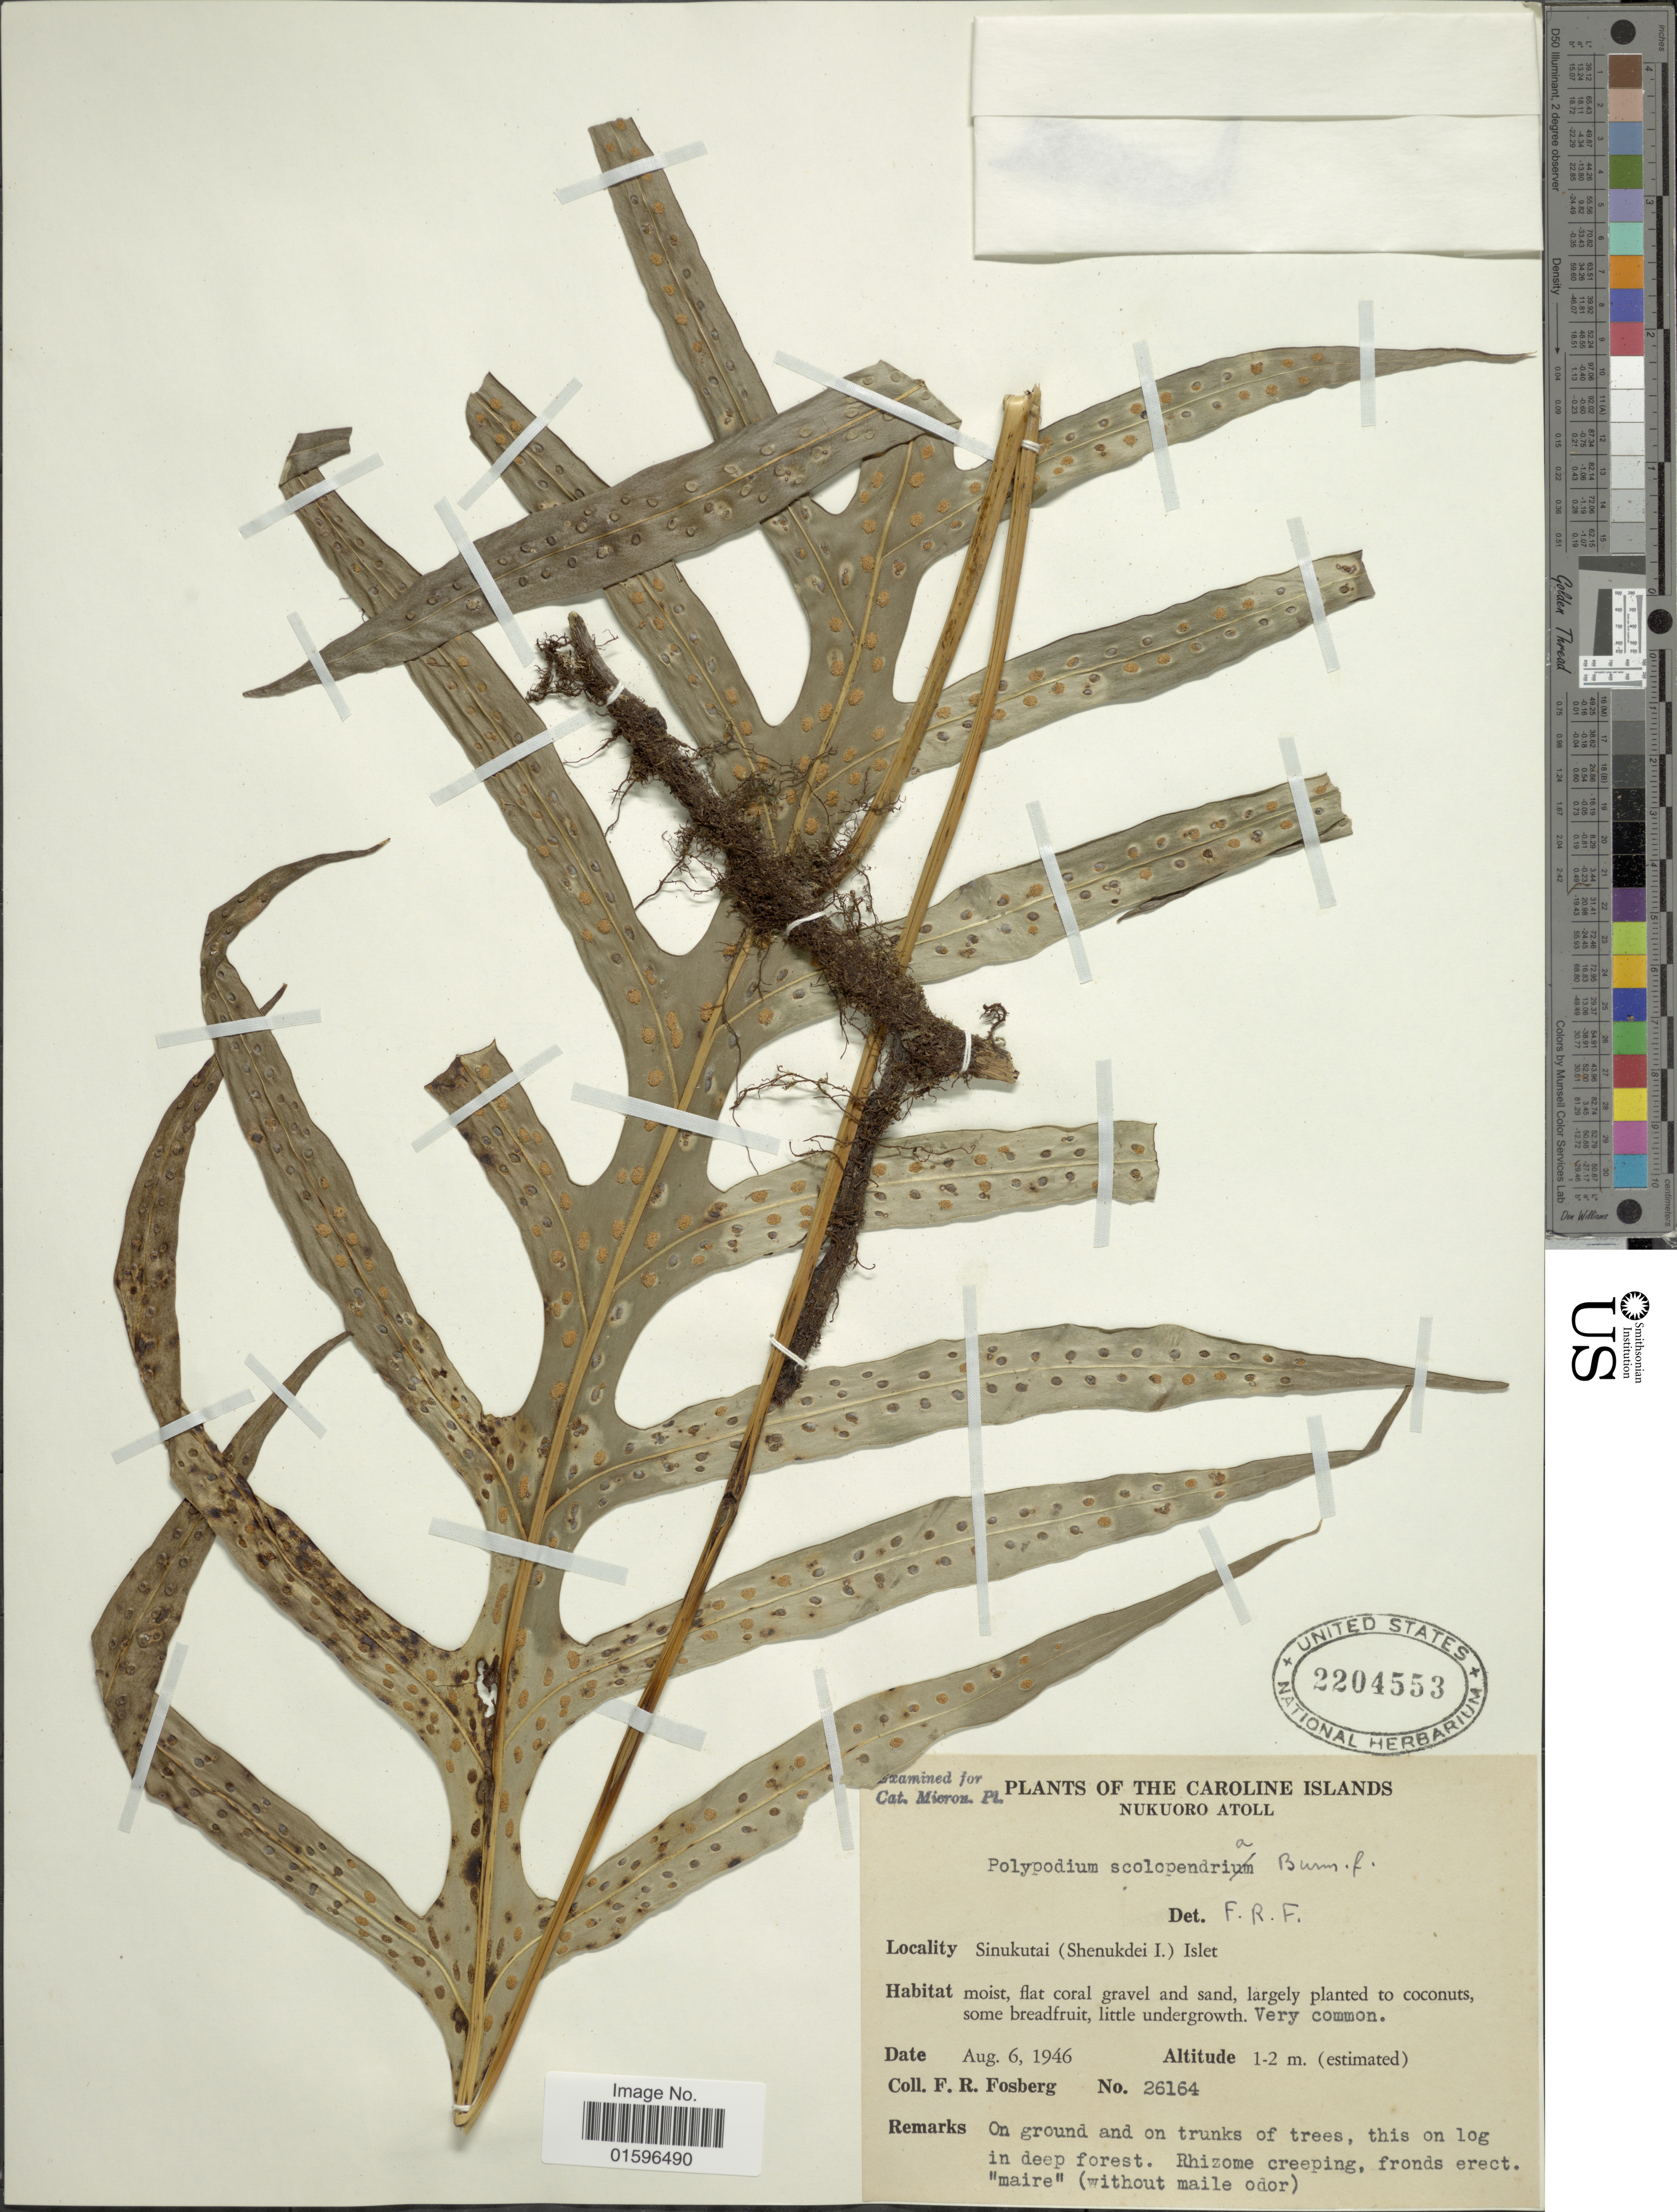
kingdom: Plantae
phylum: Tracheophyta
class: Polypodiopsida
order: Polypodiales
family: Polypodiaceae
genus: Polypodium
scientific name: Polypodium scolopendria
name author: Burm. f.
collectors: F. R. Fosberg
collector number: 26164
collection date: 1946-07-06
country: Micronesia, Federated States of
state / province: Pohnpei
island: Nukuoro Atoll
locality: Caroline Islands, Nukuoro Atoll, Sinukutai (Shenukdei I.) Islet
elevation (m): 1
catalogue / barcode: US 2204553